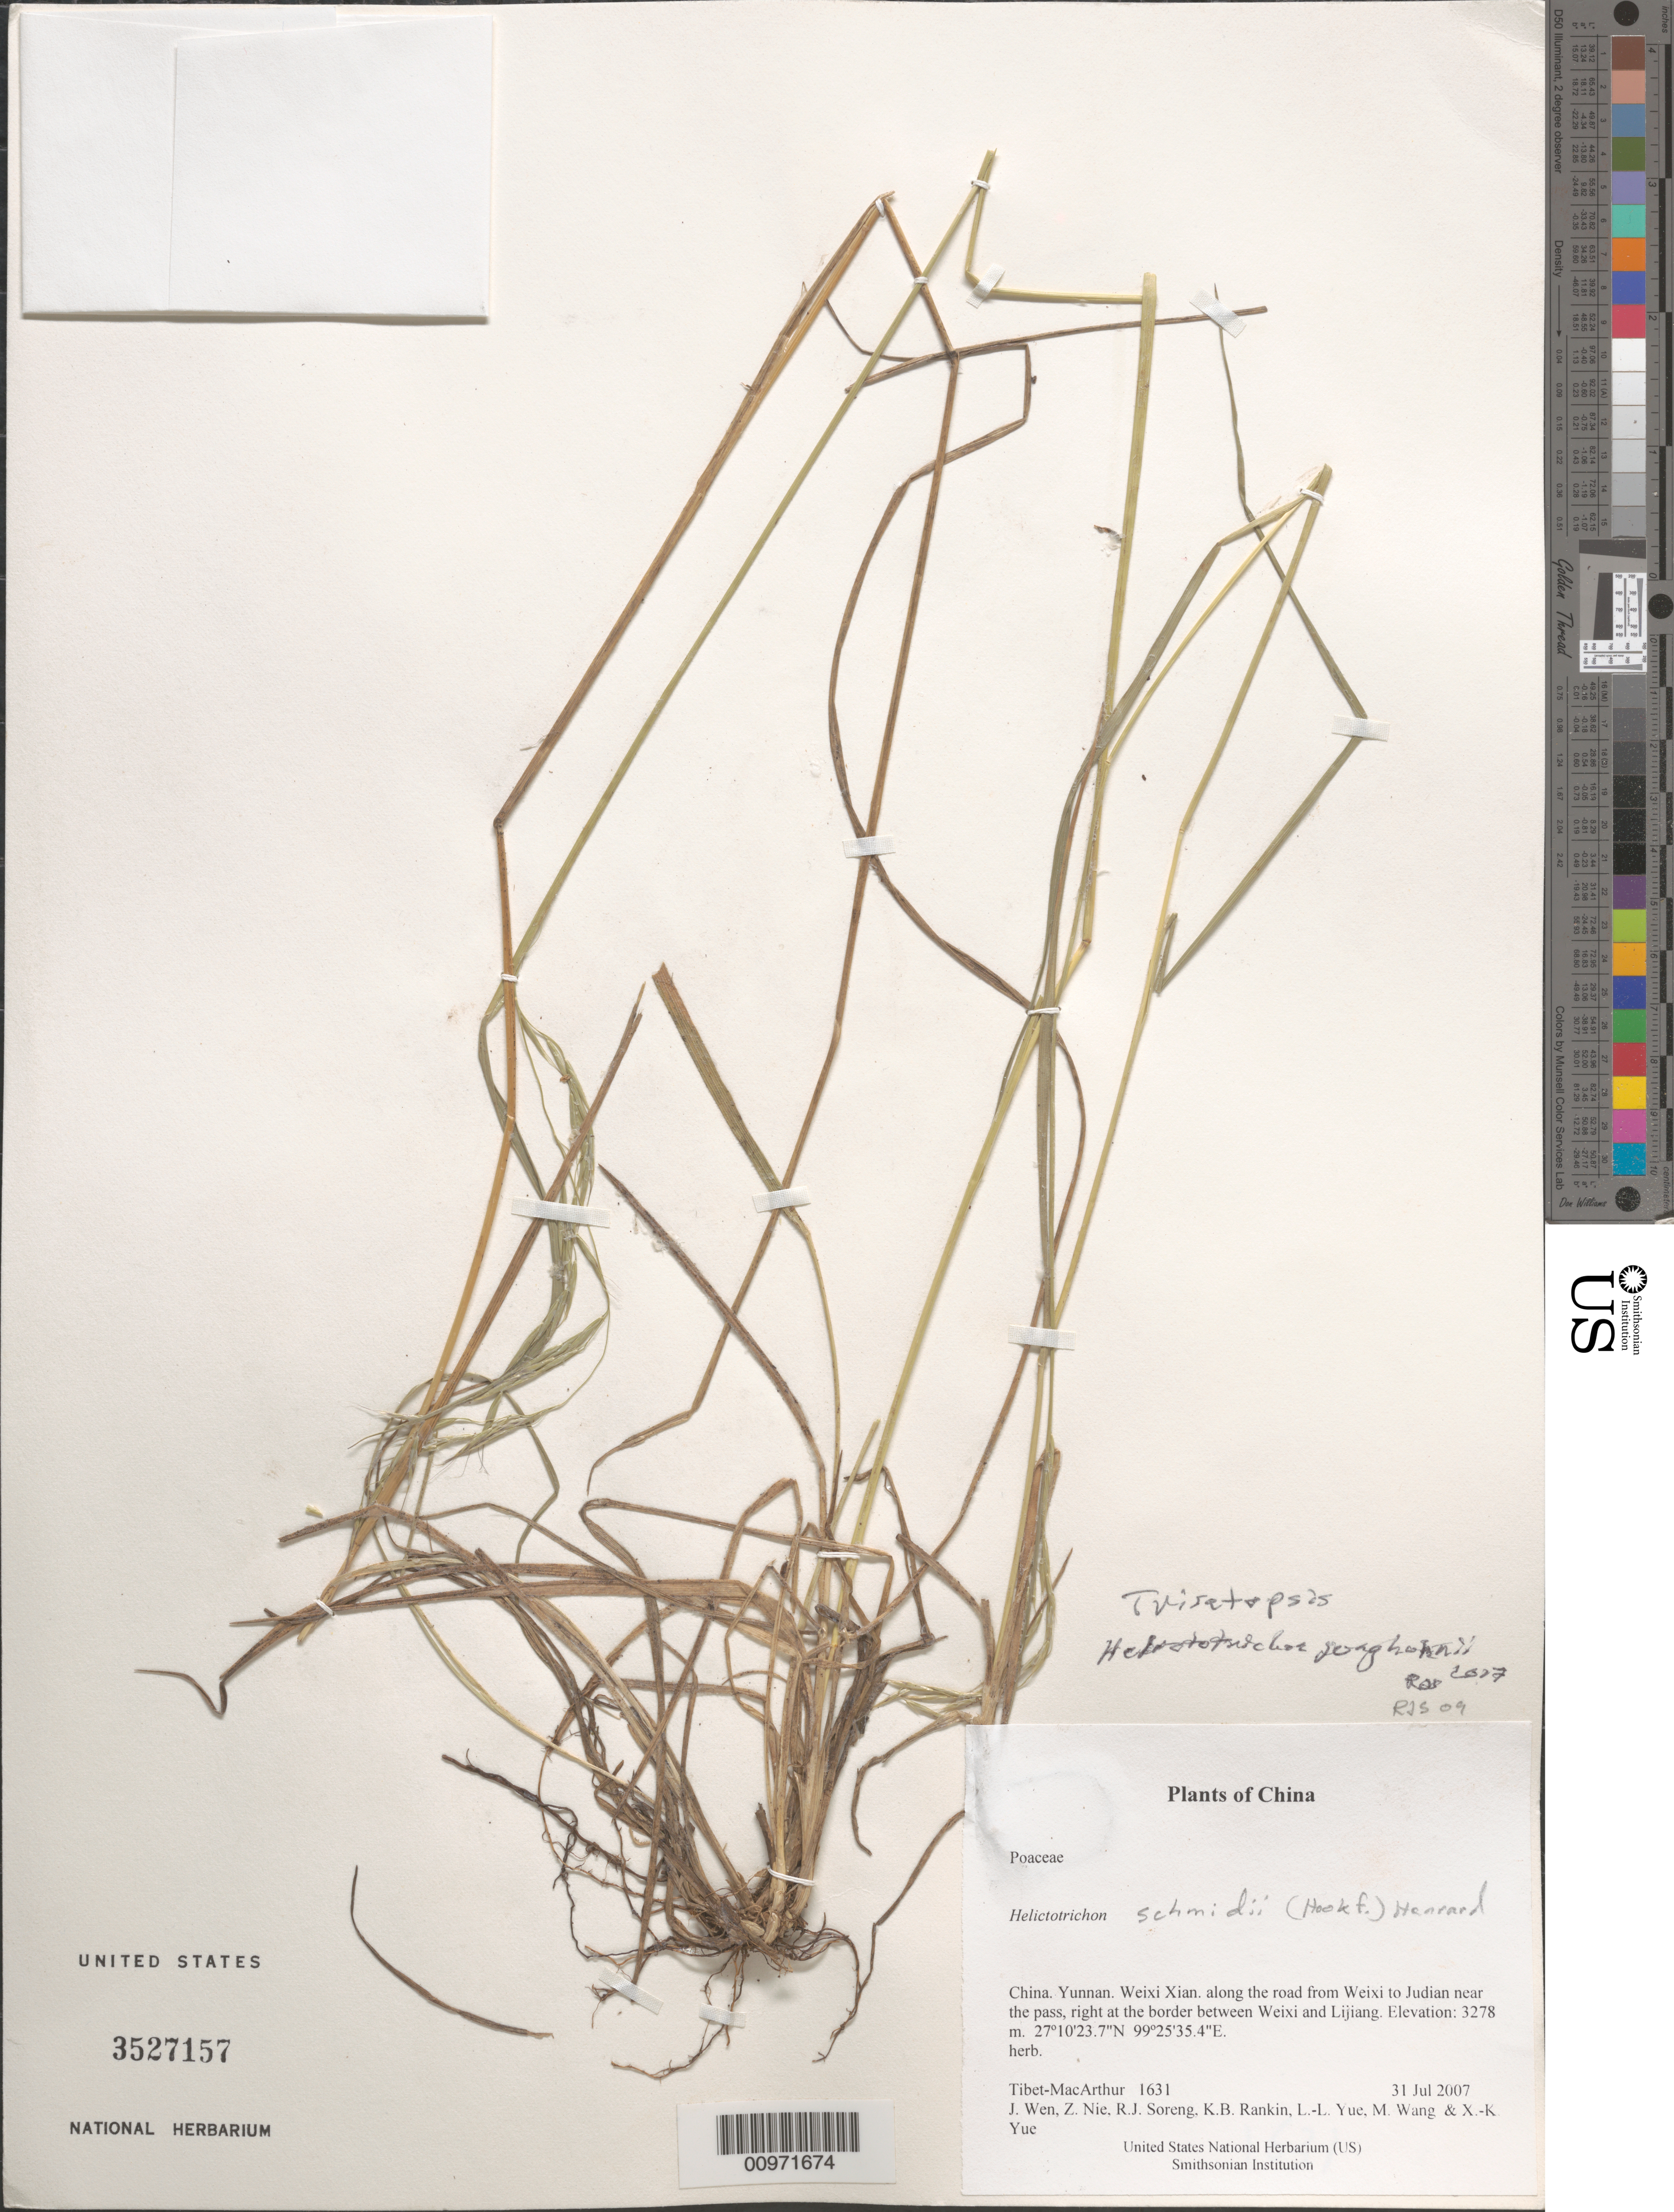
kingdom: Plantae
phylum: Tracheophyta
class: Liliopsida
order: Poales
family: Poaceae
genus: Trisetopsis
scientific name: Trisetopsis junghuhnii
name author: (Büse) Röser & Wölk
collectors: Tibet-MacArthur, J. Wen, Z. Nie, R. J. Soreng, K. Rankin, L. Yue, M. Wang & X. Yue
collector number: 1631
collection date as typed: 31 Jul 2007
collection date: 2007-07-31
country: China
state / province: Yunnan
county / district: Weixi Xian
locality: along the road from Weixi to Judian near the pass, right at the border between Weixi and Lijiang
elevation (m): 3278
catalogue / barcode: US 3527157